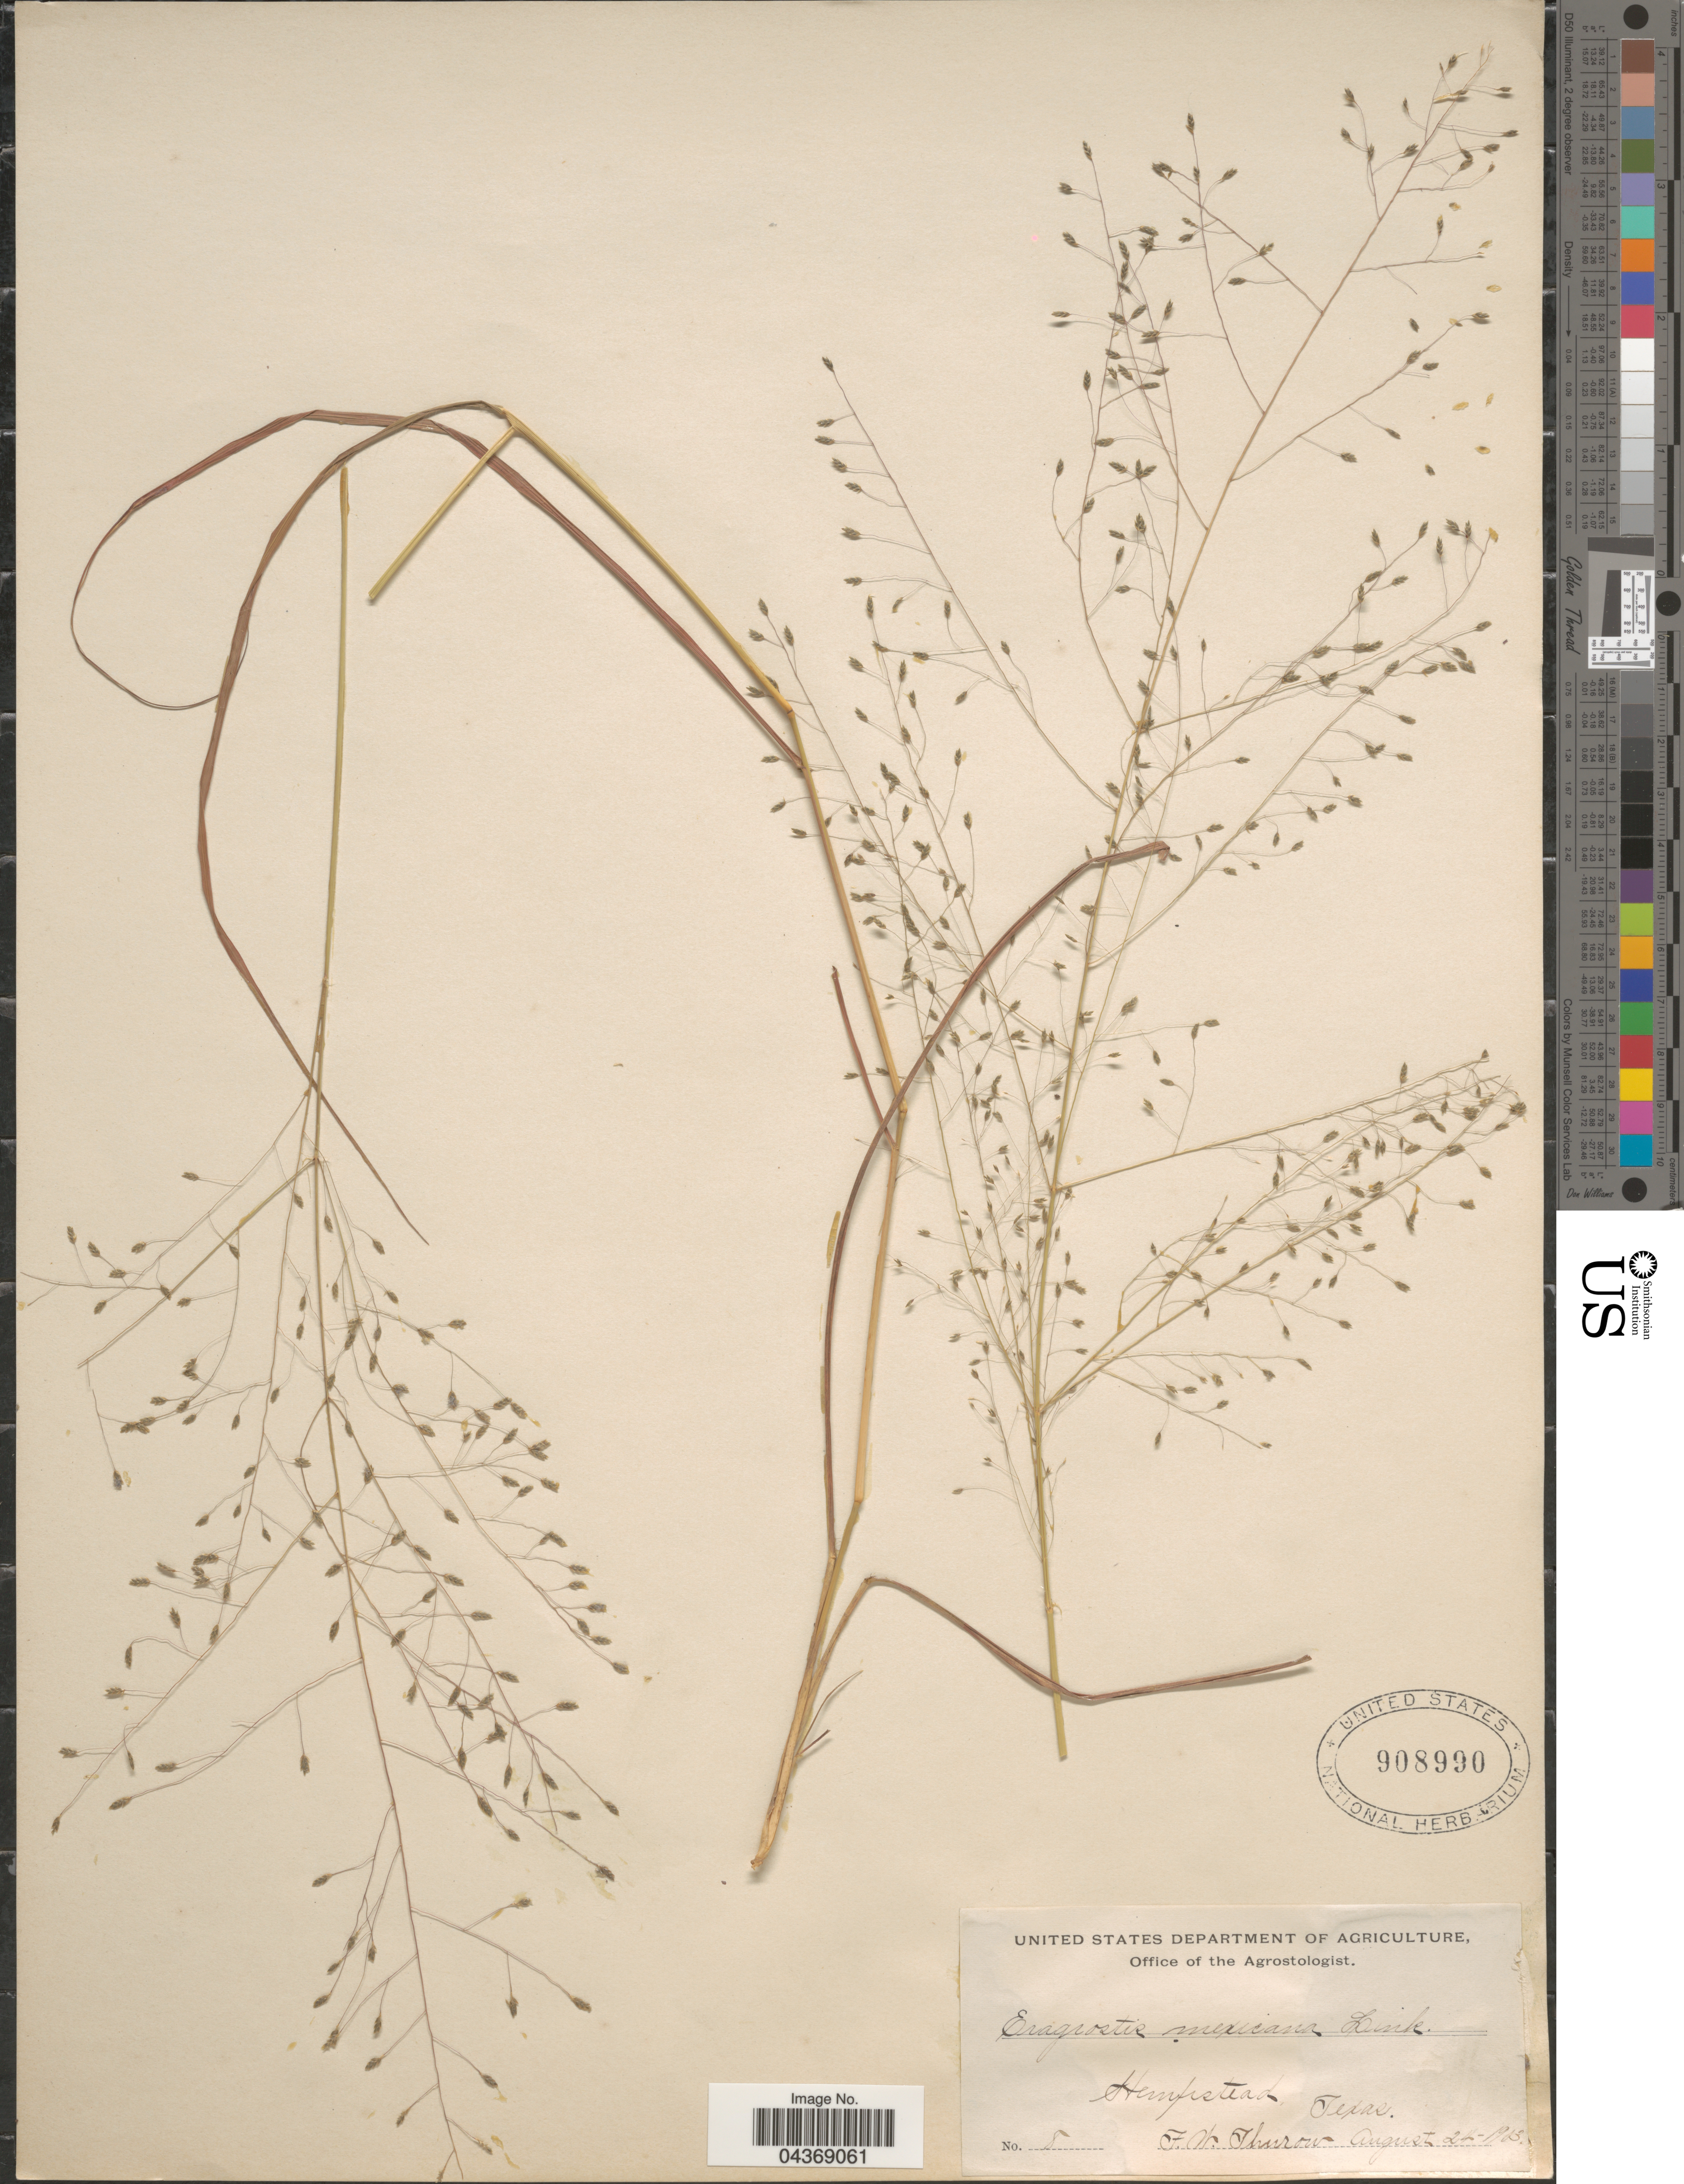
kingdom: Plantae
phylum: Tracheophyta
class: Liliopsida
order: Poales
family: Poaceae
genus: Eragrostis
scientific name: Eragrostis intermedia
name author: Hitchc.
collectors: F. W. Thurow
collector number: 8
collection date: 1903-08-24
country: United States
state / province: Texas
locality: Hempstead.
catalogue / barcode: US 908990